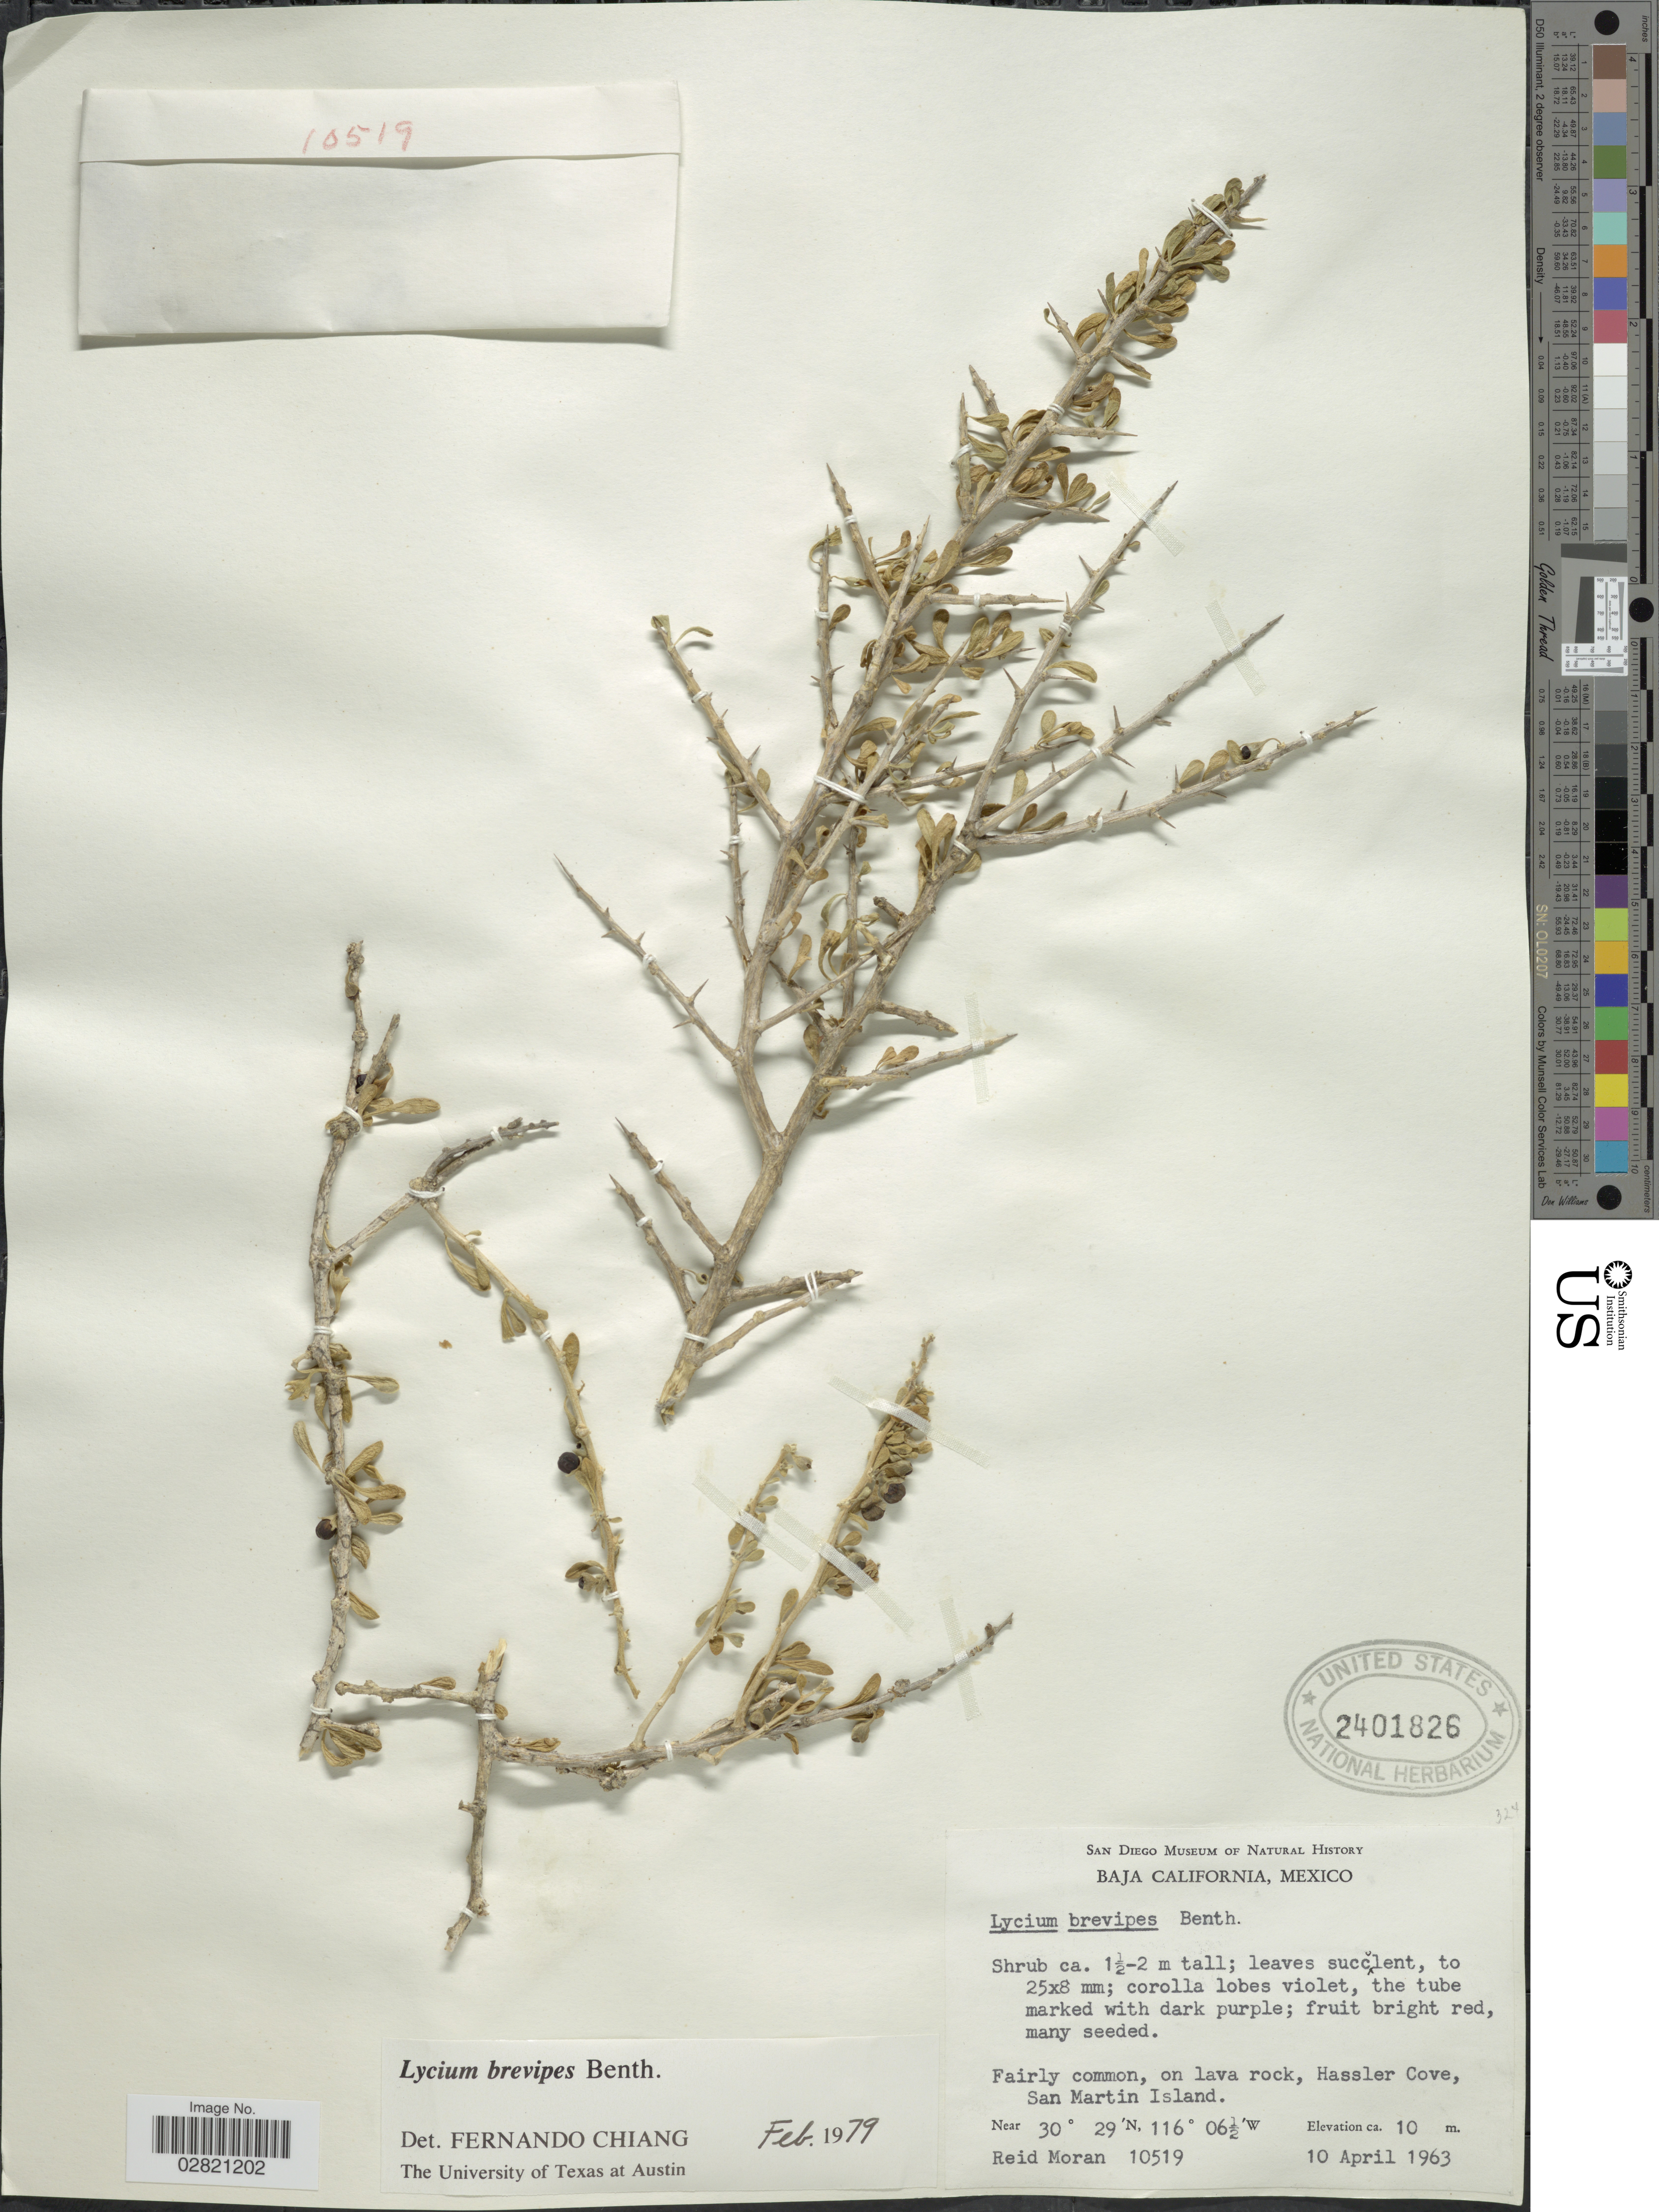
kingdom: Plantae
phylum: Tracheophyta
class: Magnoliopsida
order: Solanales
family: Solanaceae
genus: Lycium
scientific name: Lycium brevipes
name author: Benth.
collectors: R. V. Moran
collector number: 10519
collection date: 1963-04-10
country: Mexico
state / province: Baja California Norte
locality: Hassler Cove, San Martin Island.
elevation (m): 10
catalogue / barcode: US 2401826